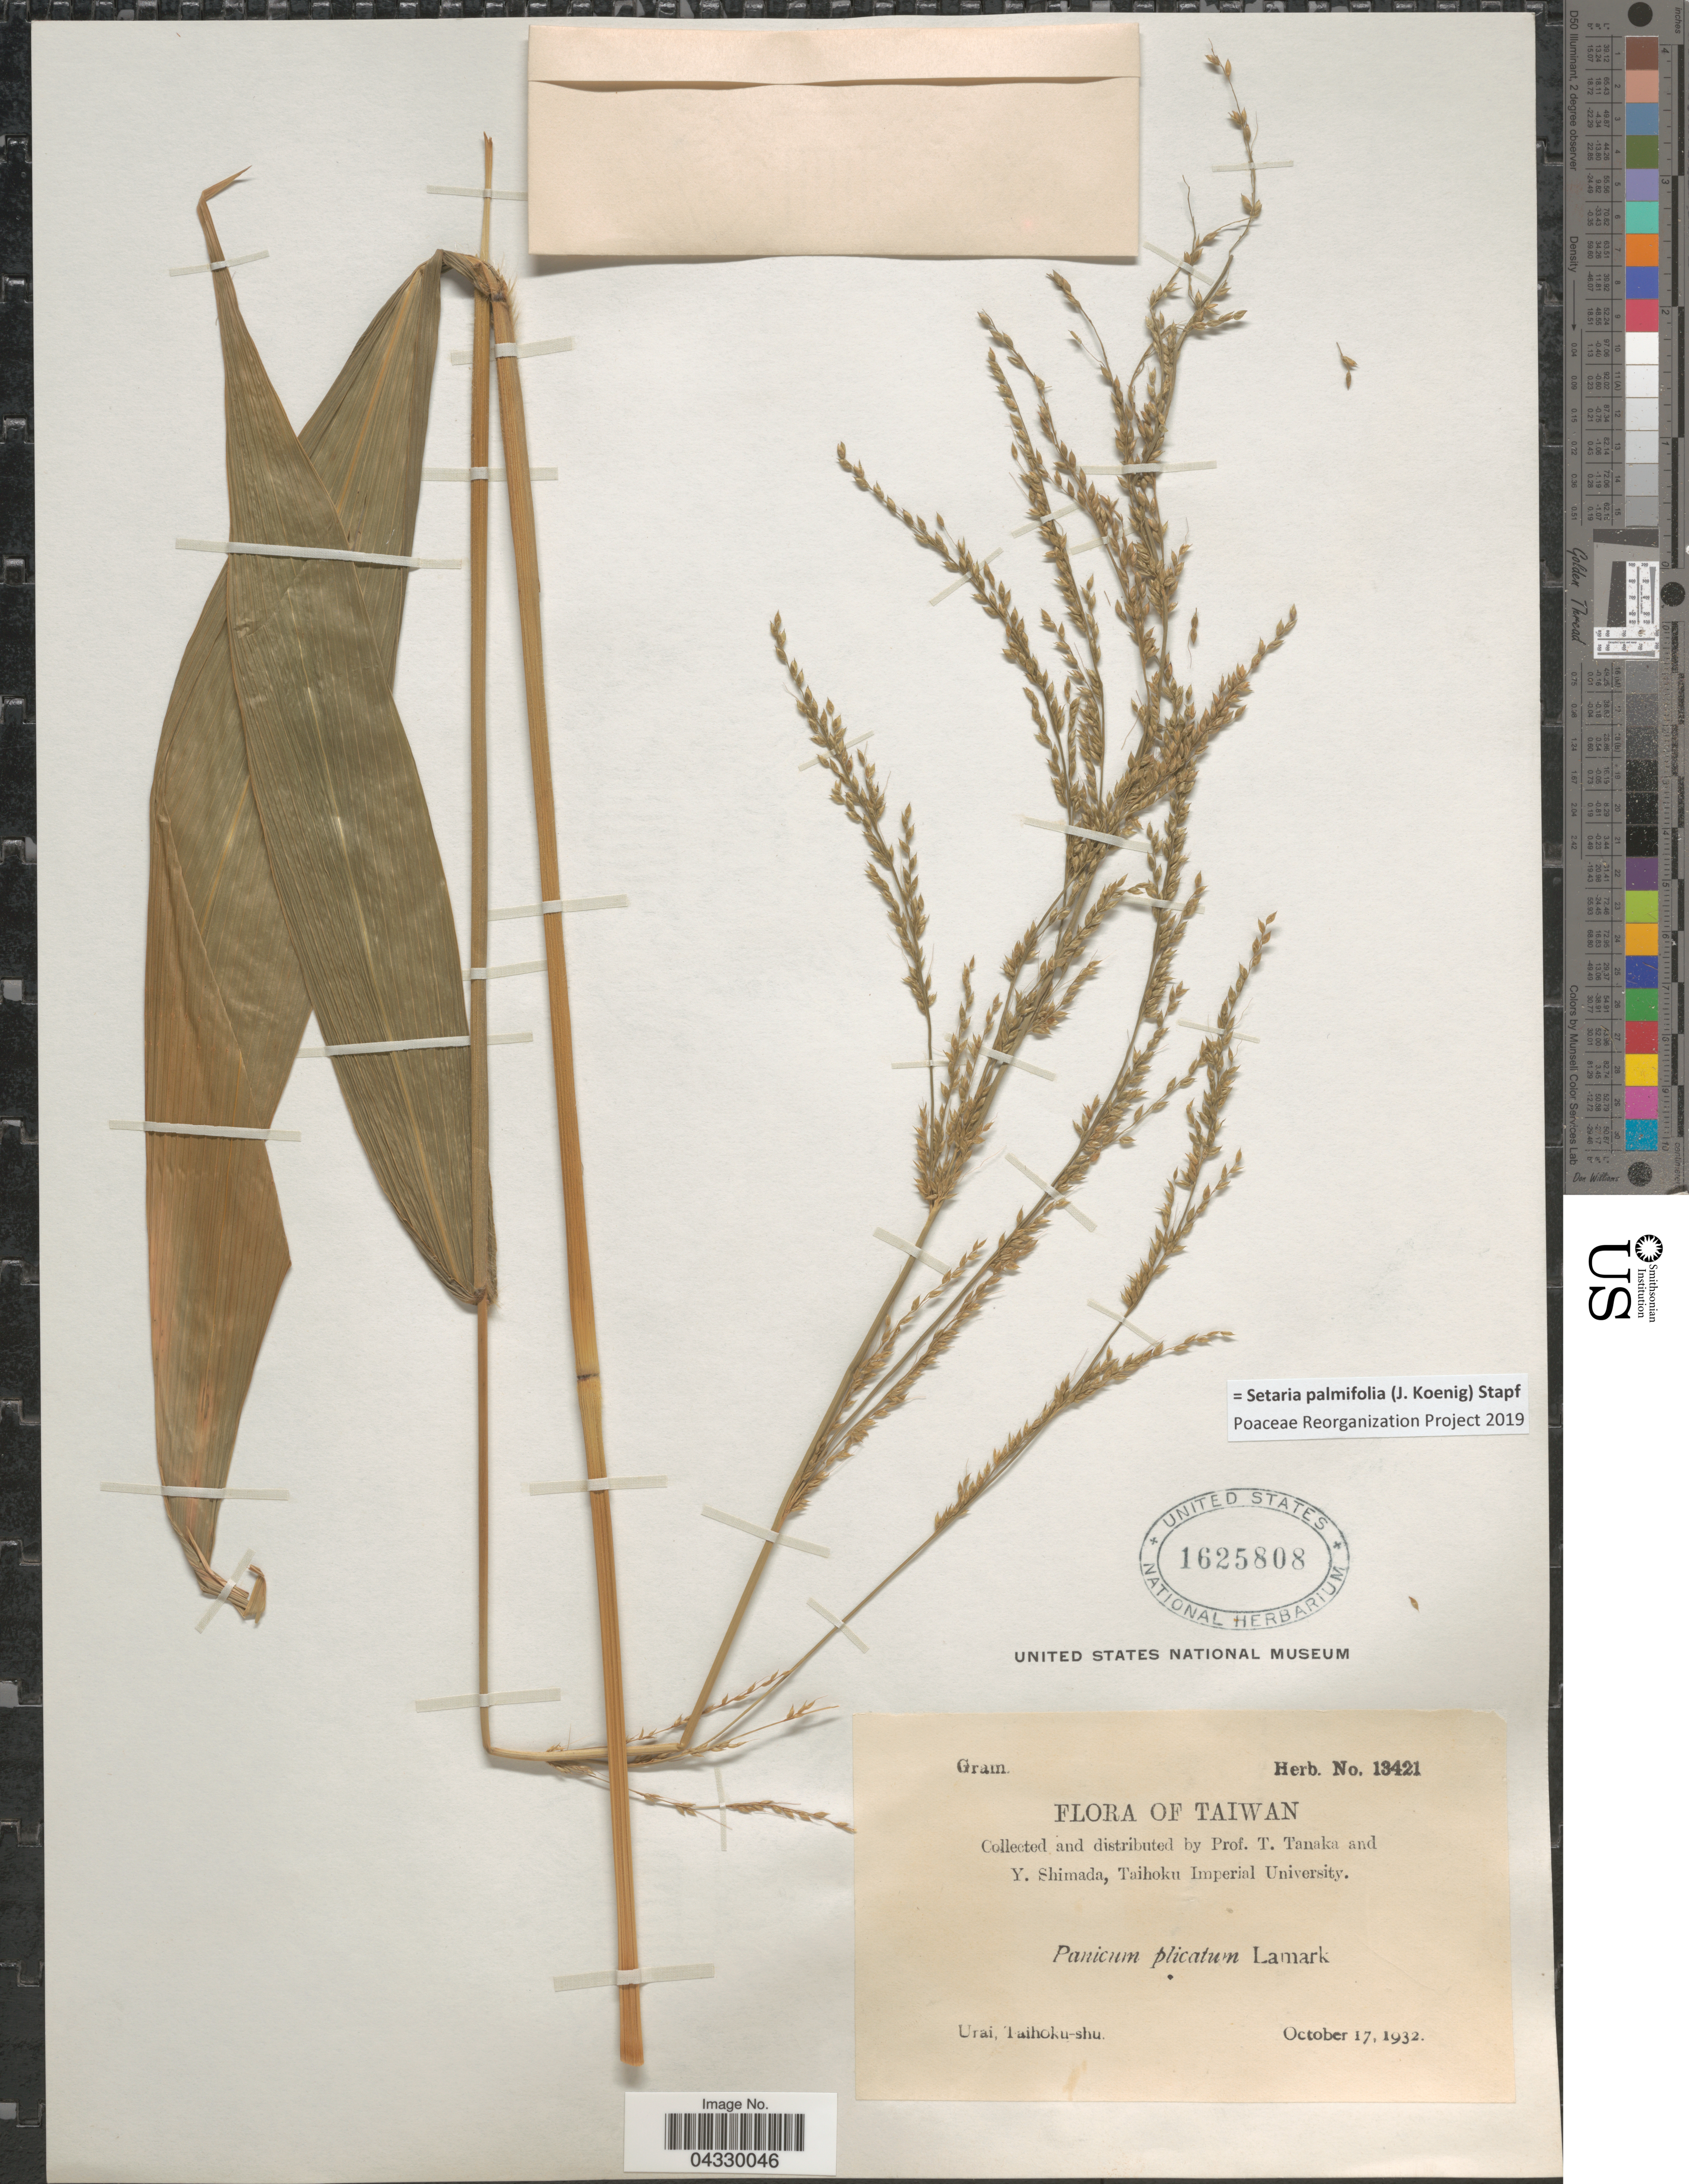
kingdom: Plantae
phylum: Tracheophyta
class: Liliopsida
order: Poales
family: Poaceae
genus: Setaria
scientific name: Setaria palmifolia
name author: (J. Koenig) Stapf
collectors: T. Tanaka & Y. Shimada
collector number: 13421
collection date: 1932-10-17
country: Taiwan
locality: Urai, Taihoku-shu.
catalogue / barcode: US 1625808